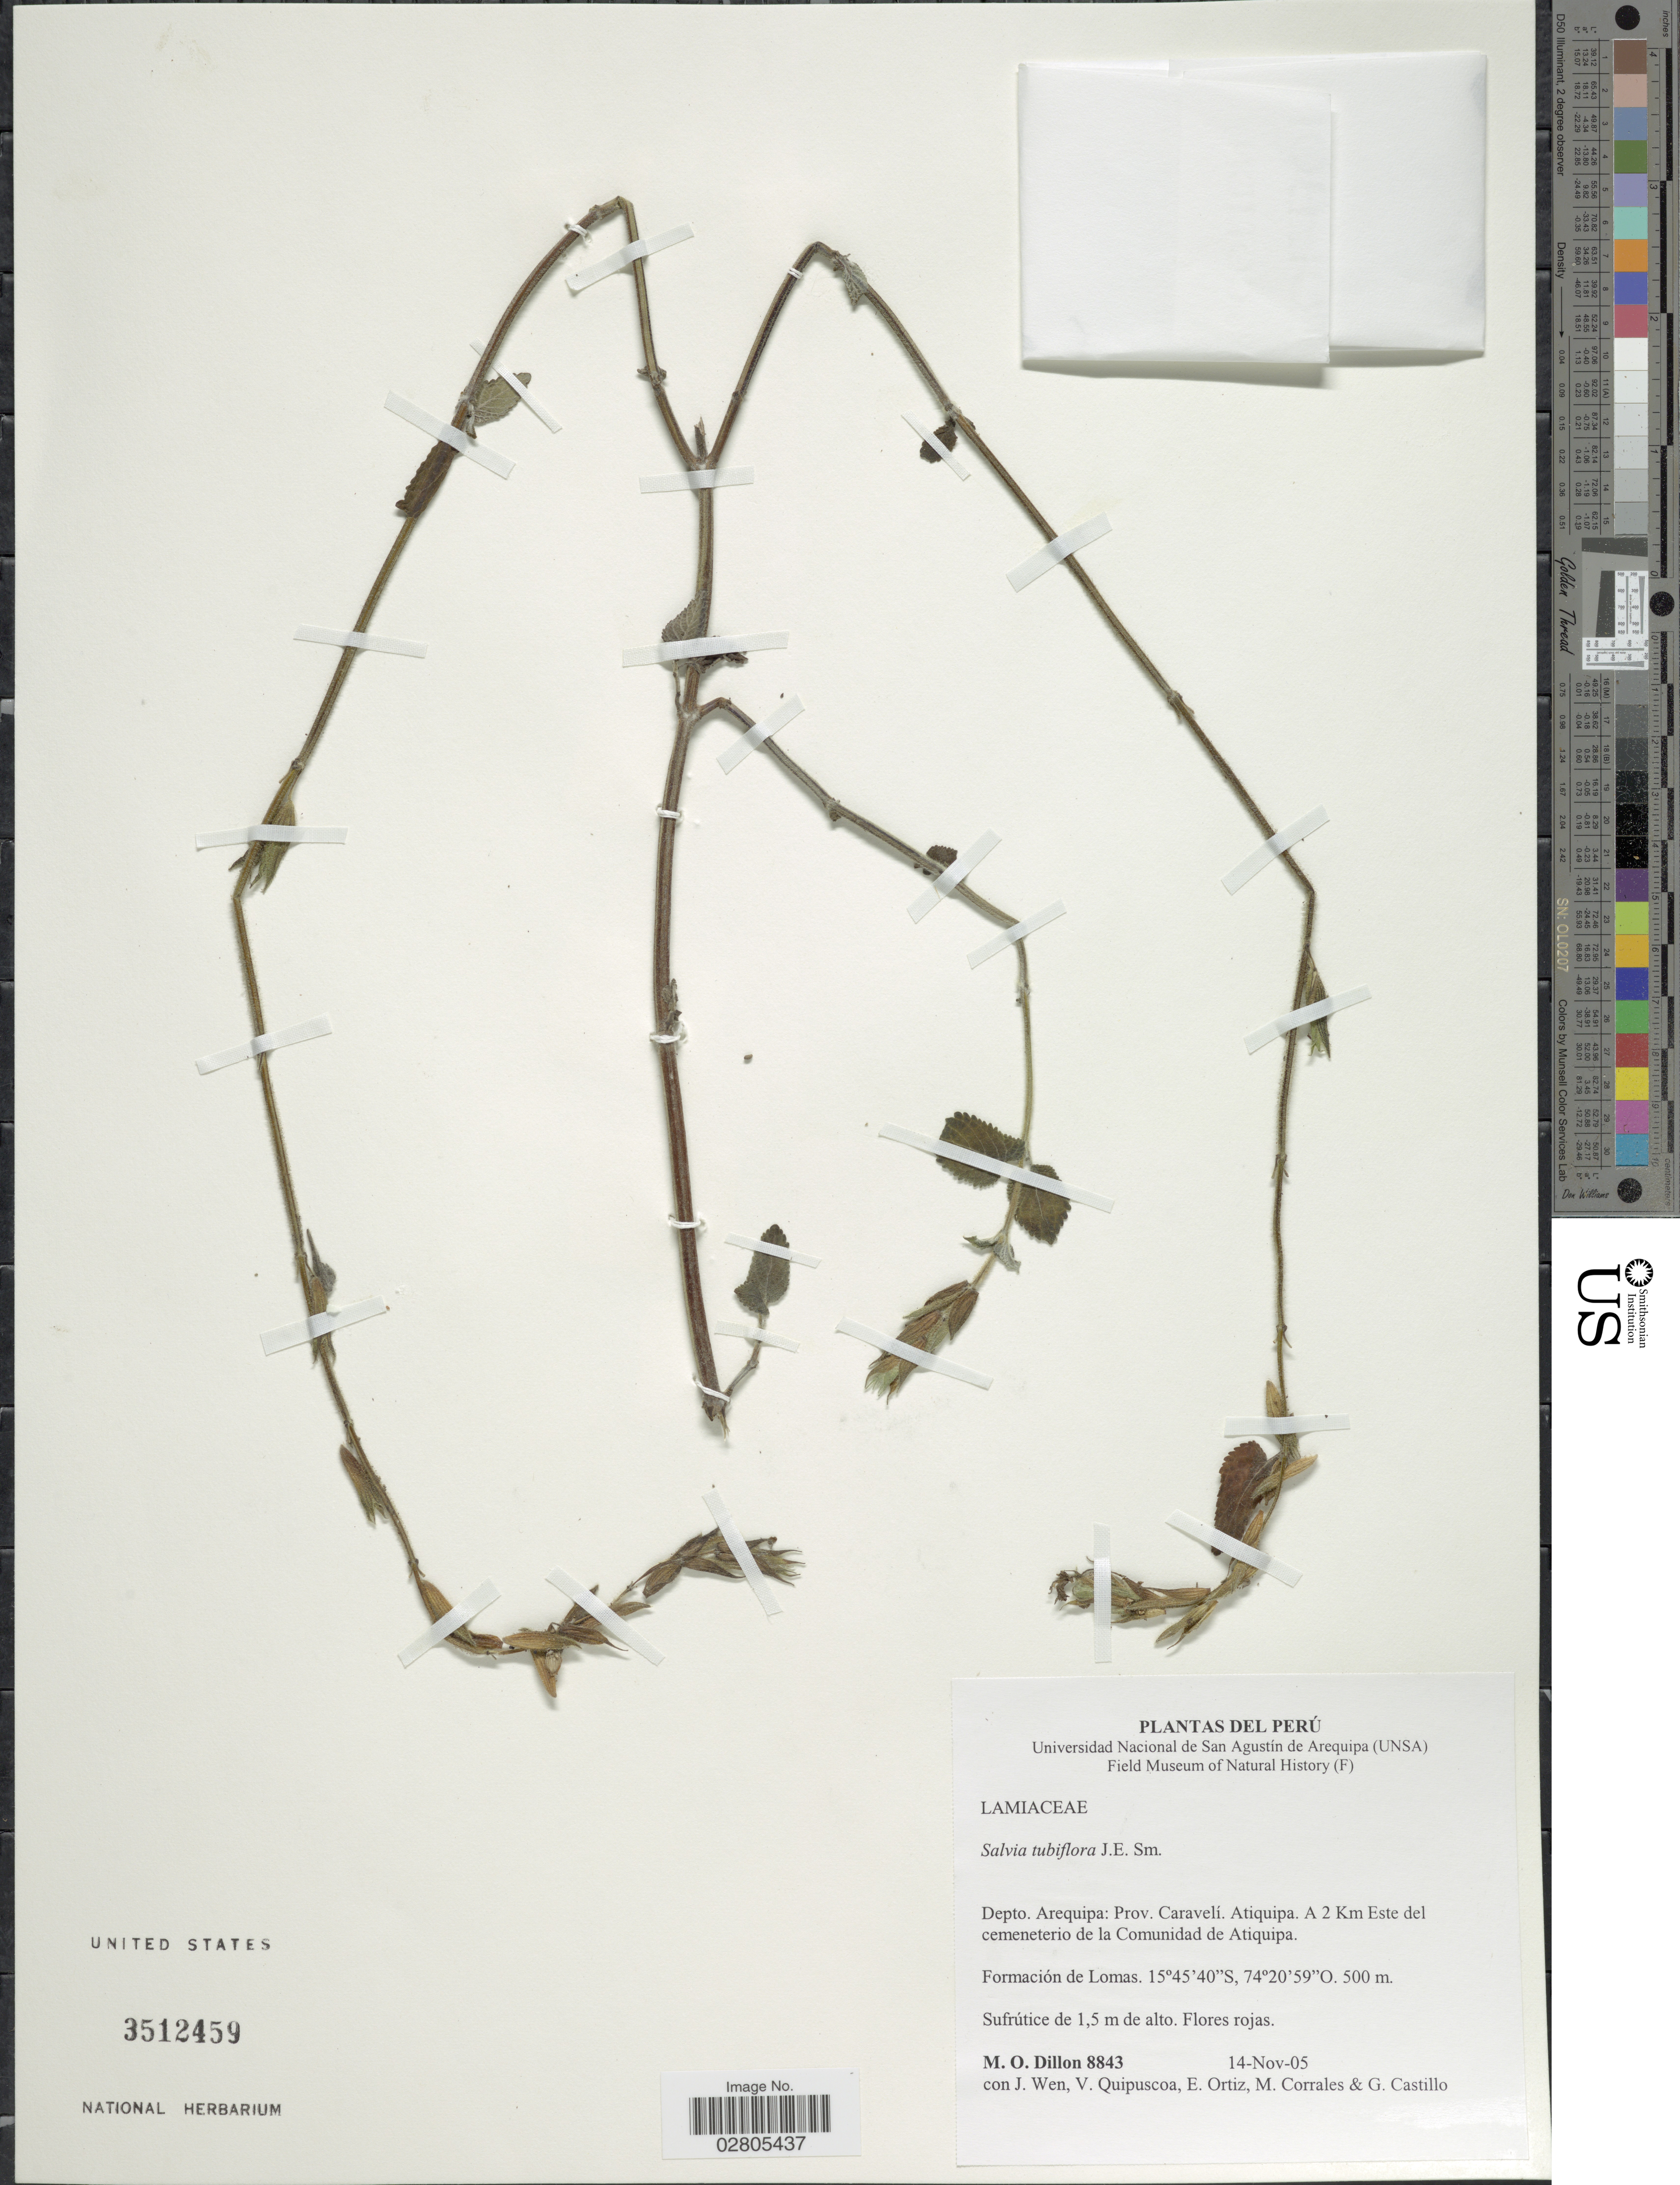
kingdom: Plantae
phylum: Tracheophyta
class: Magnoliopsida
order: Lamiales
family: Lamiaceae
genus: Salvia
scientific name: Salvia tubiflora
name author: Sm.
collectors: M. O. Dillon, J. Wen, V. Quipuscoa, E. Ortiz & et al.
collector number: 8843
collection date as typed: Transcribed d/m/y: 14/11/5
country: Peru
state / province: Arequipa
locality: Depto. Arequipa: Prov. Caravelí. Atiquipa. A 2 Km Este del cemeneterio de la Comunidad de Atiquipa. Formación de Lomas.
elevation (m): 500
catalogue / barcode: US 3512459